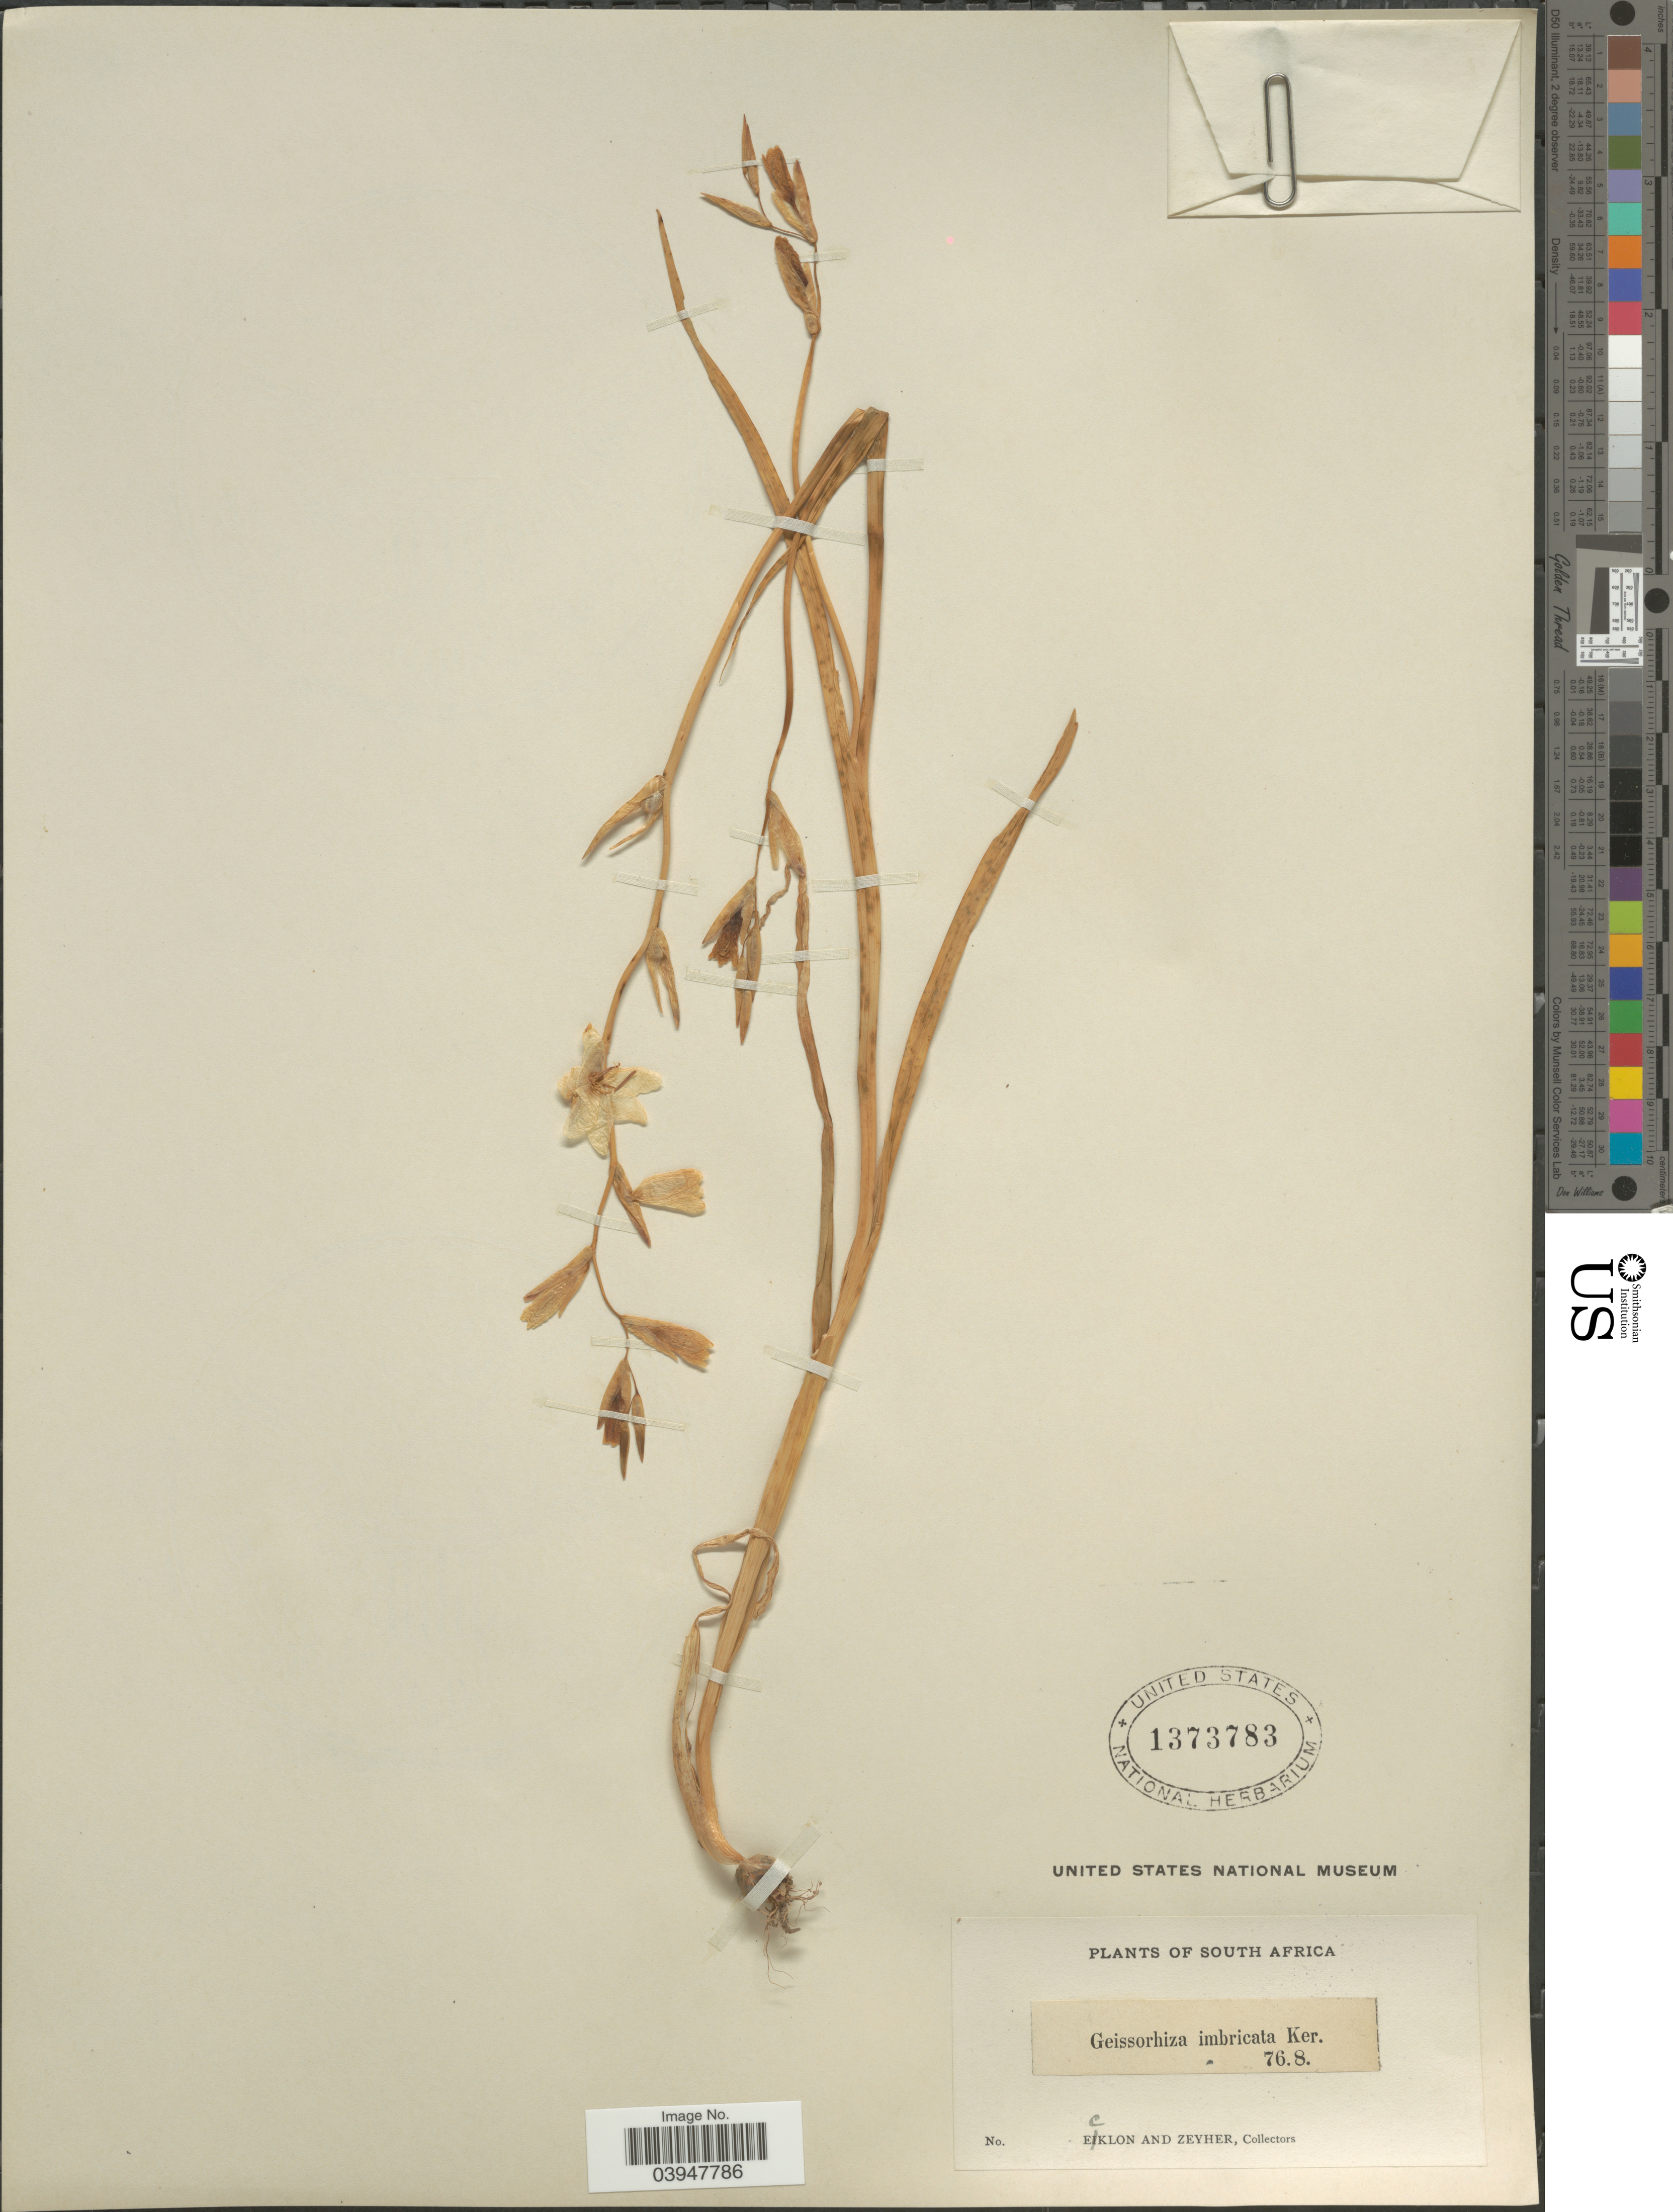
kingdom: Plantae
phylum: Tracheophyta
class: Liliopsida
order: Asparagales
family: Iridaceae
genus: Geissorhiza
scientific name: Geissorhiza imbricata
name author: (D. Delaroche) Ker Gawl.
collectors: -. Ecklon & -. Zeyher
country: South Africa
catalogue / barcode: US 1373783